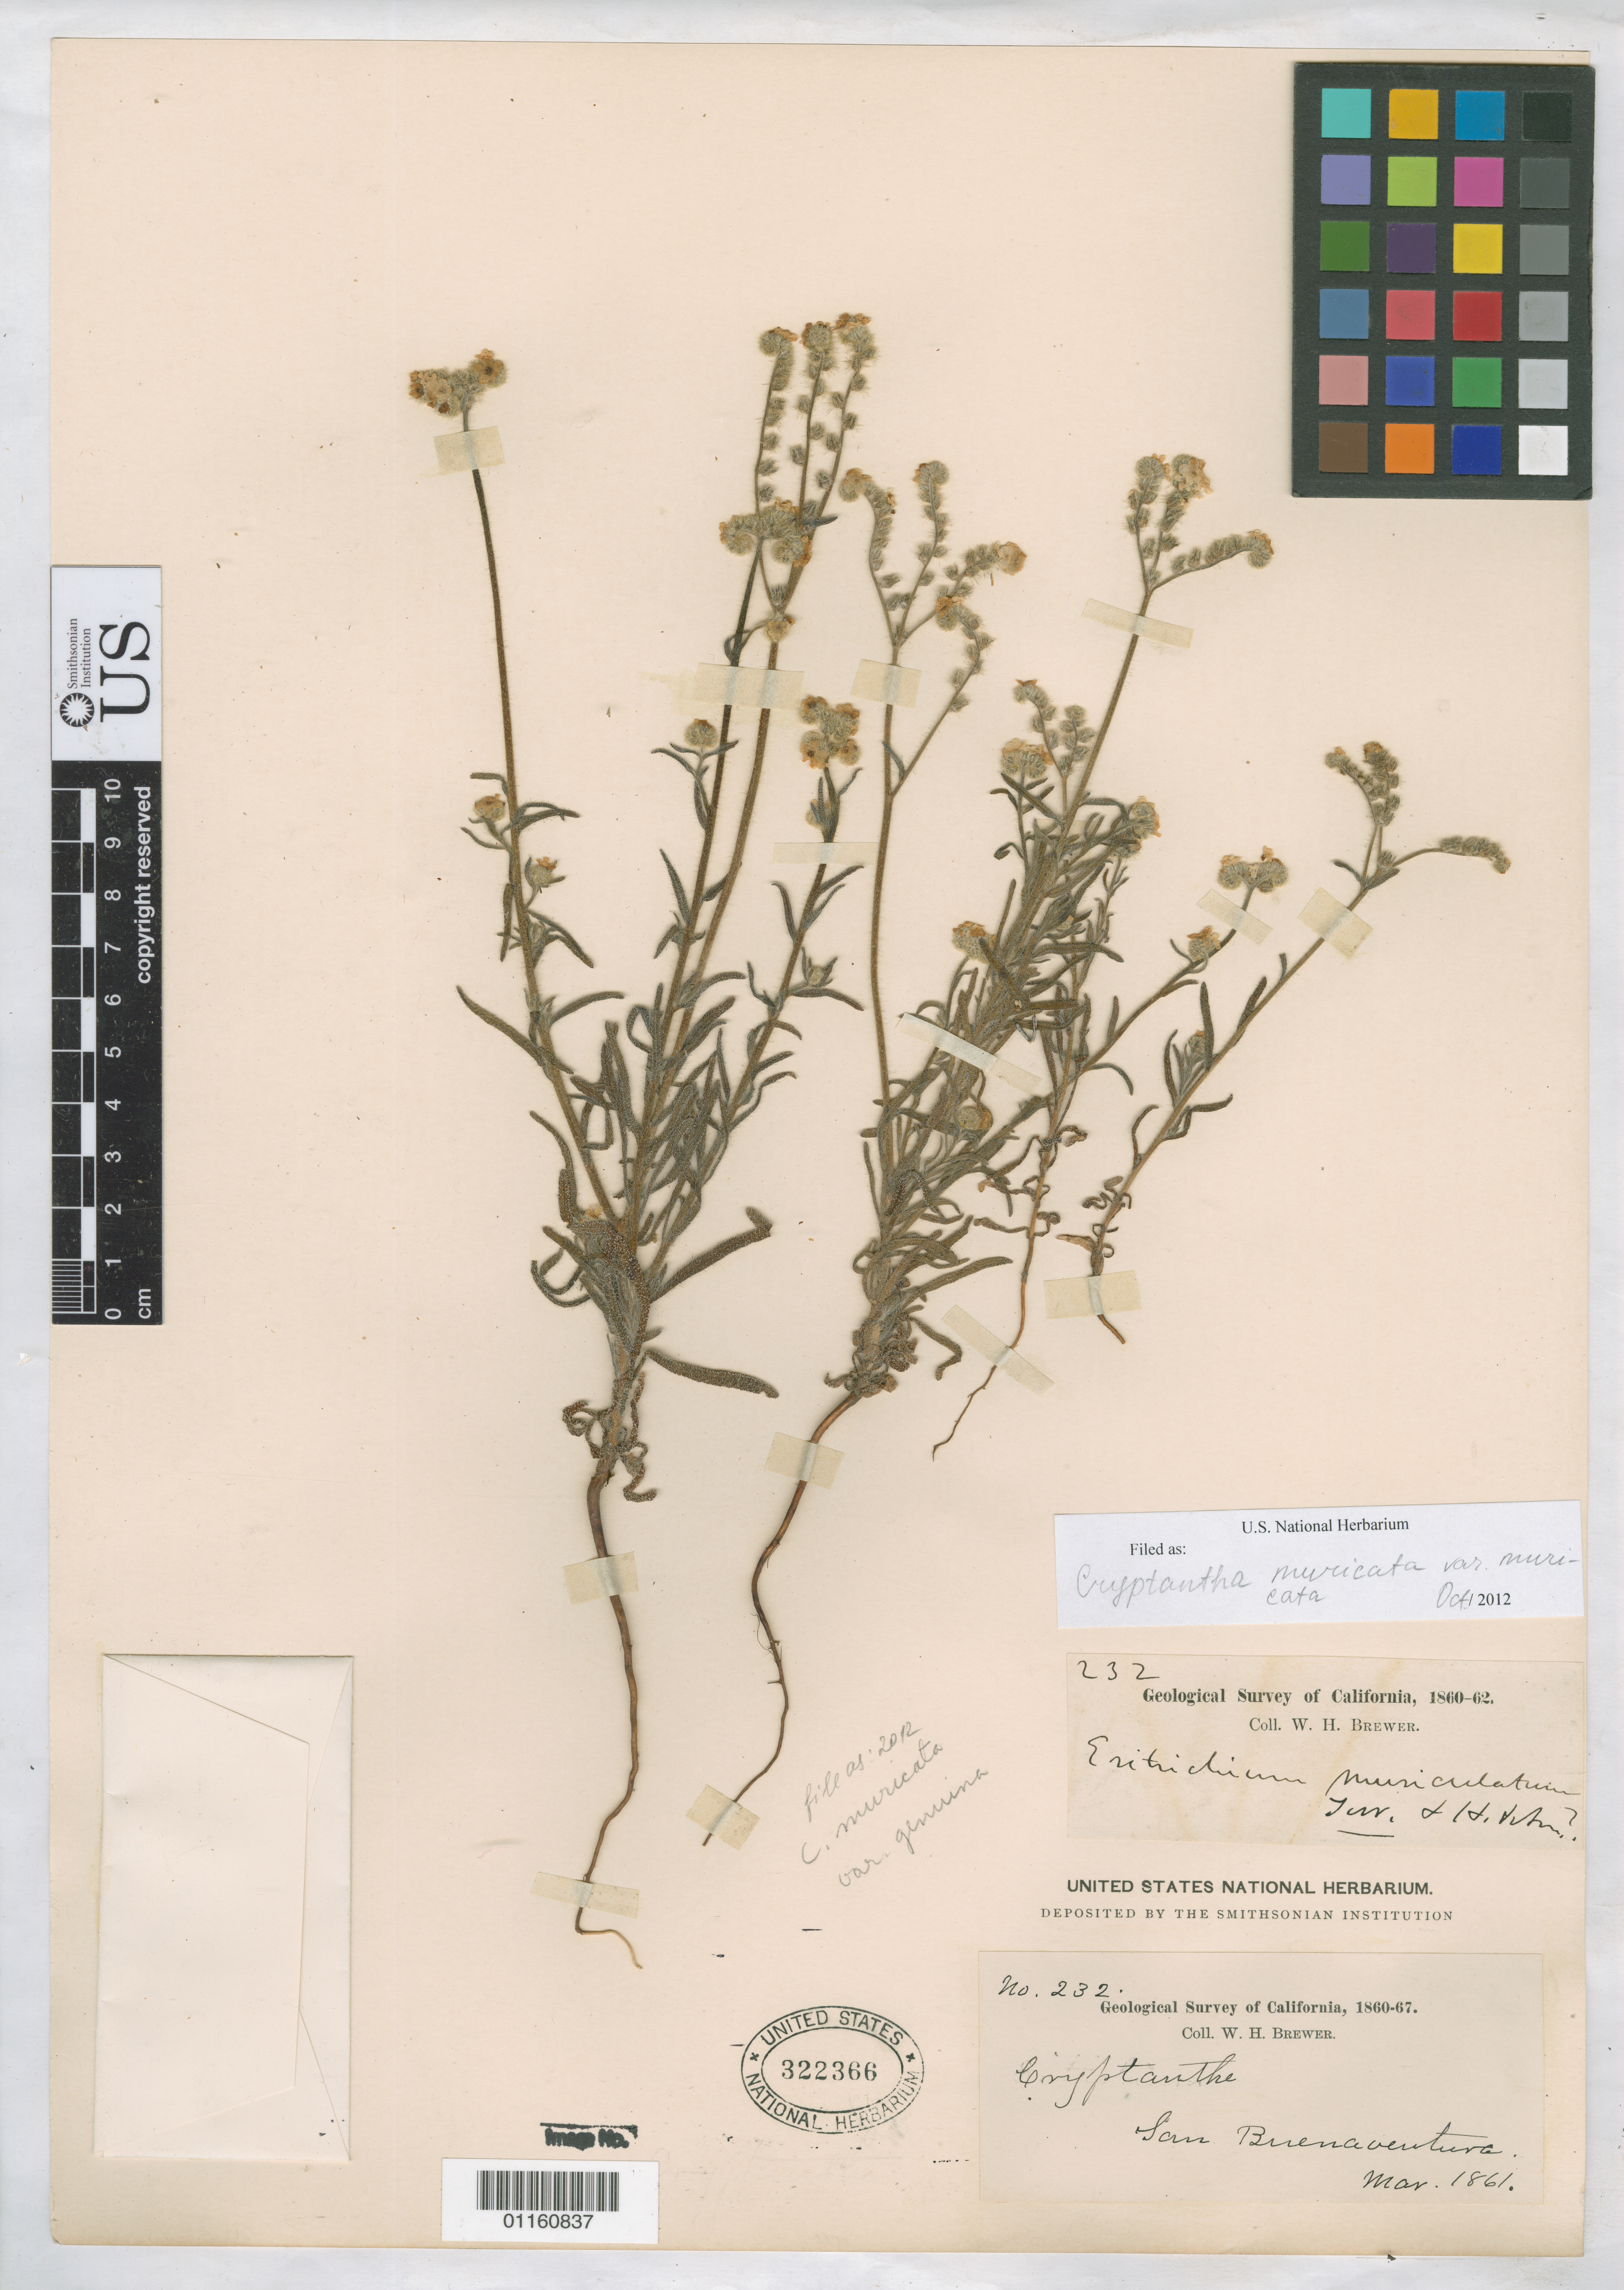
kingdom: Plantae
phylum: Tracheophyta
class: Magnoliopsida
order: Boraginales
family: Boraginaceae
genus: Cryptantha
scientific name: Cryptantha muricata var. muricata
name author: (Hook. & Arn.) A. Nelson & J.F. Macbr.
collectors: W. H. Brewer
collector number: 232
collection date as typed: Mar 1861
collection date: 1861-03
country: United States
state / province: California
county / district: Ventura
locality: San Buenaventura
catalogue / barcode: US 322366